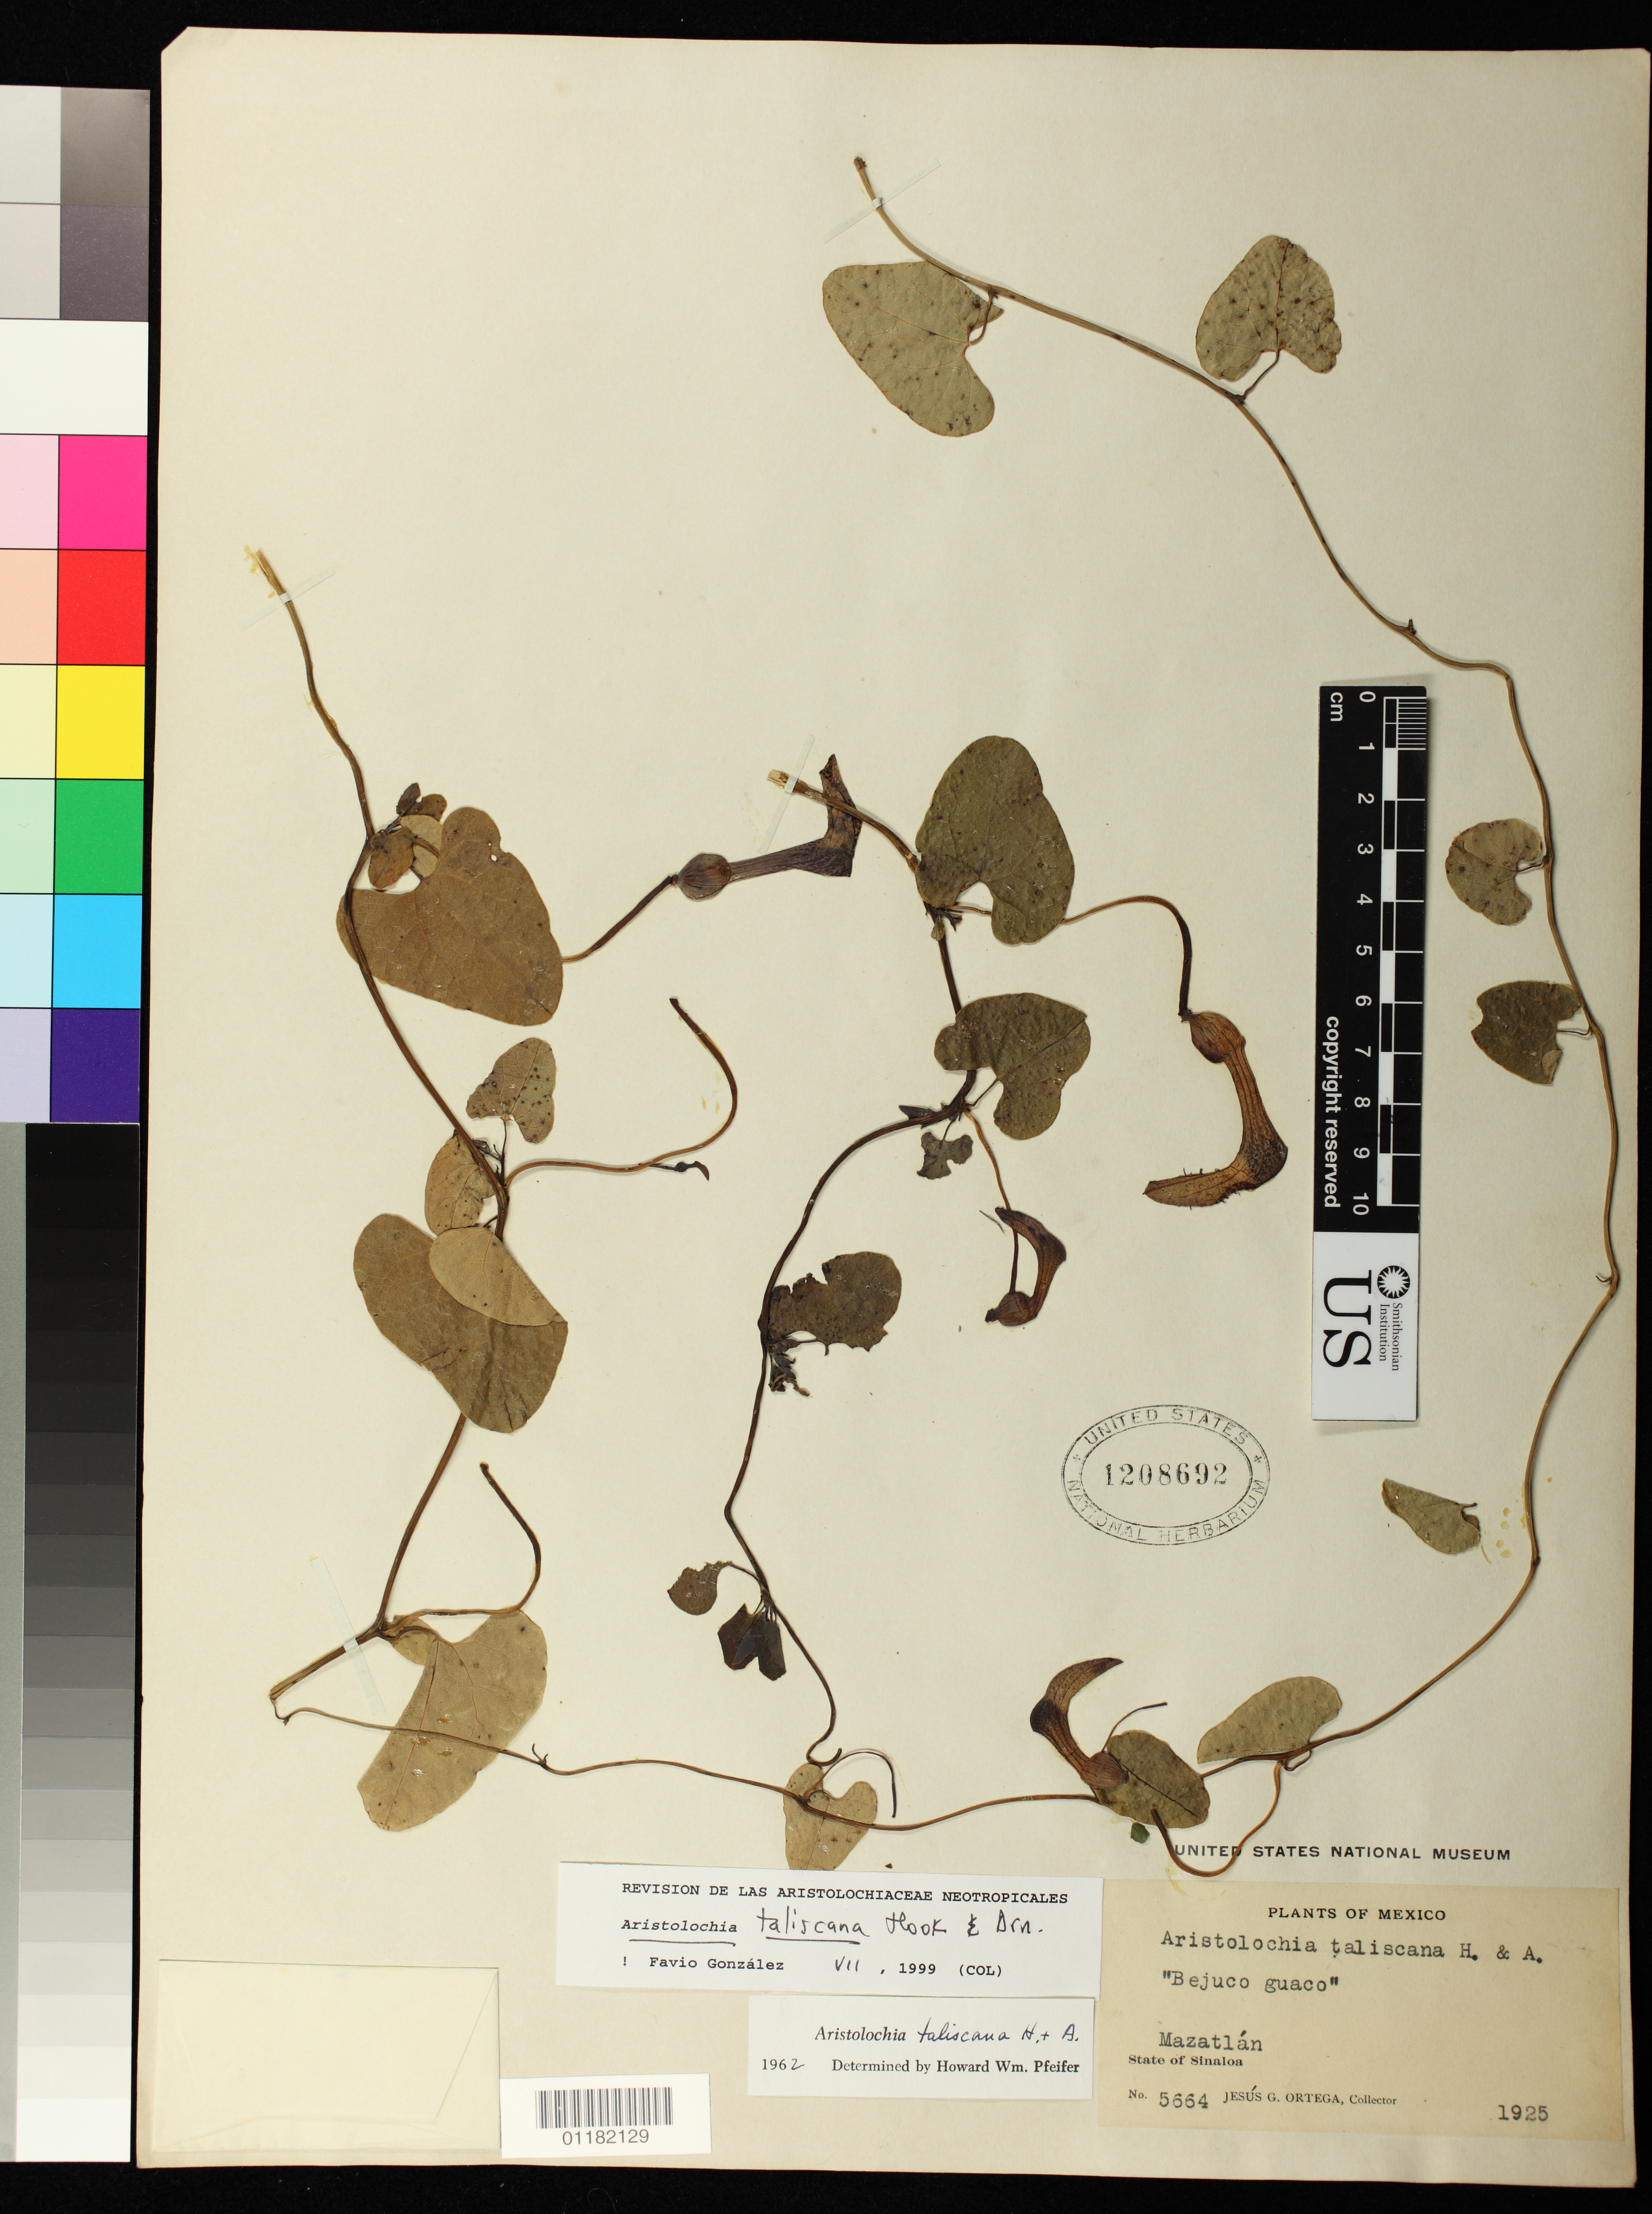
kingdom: Plantae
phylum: Tracheophyta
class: Magnoliopsida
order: Piperales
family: Aristolochiaceae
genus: Aristolochia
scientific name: Aristolochia taliscana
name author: Hook. & Arn.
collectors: J. Ortega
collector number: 5664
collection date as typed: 1925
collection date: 1925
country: Mexico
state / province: Sinaloa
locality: Mazatlán.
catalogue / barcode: US 1208692